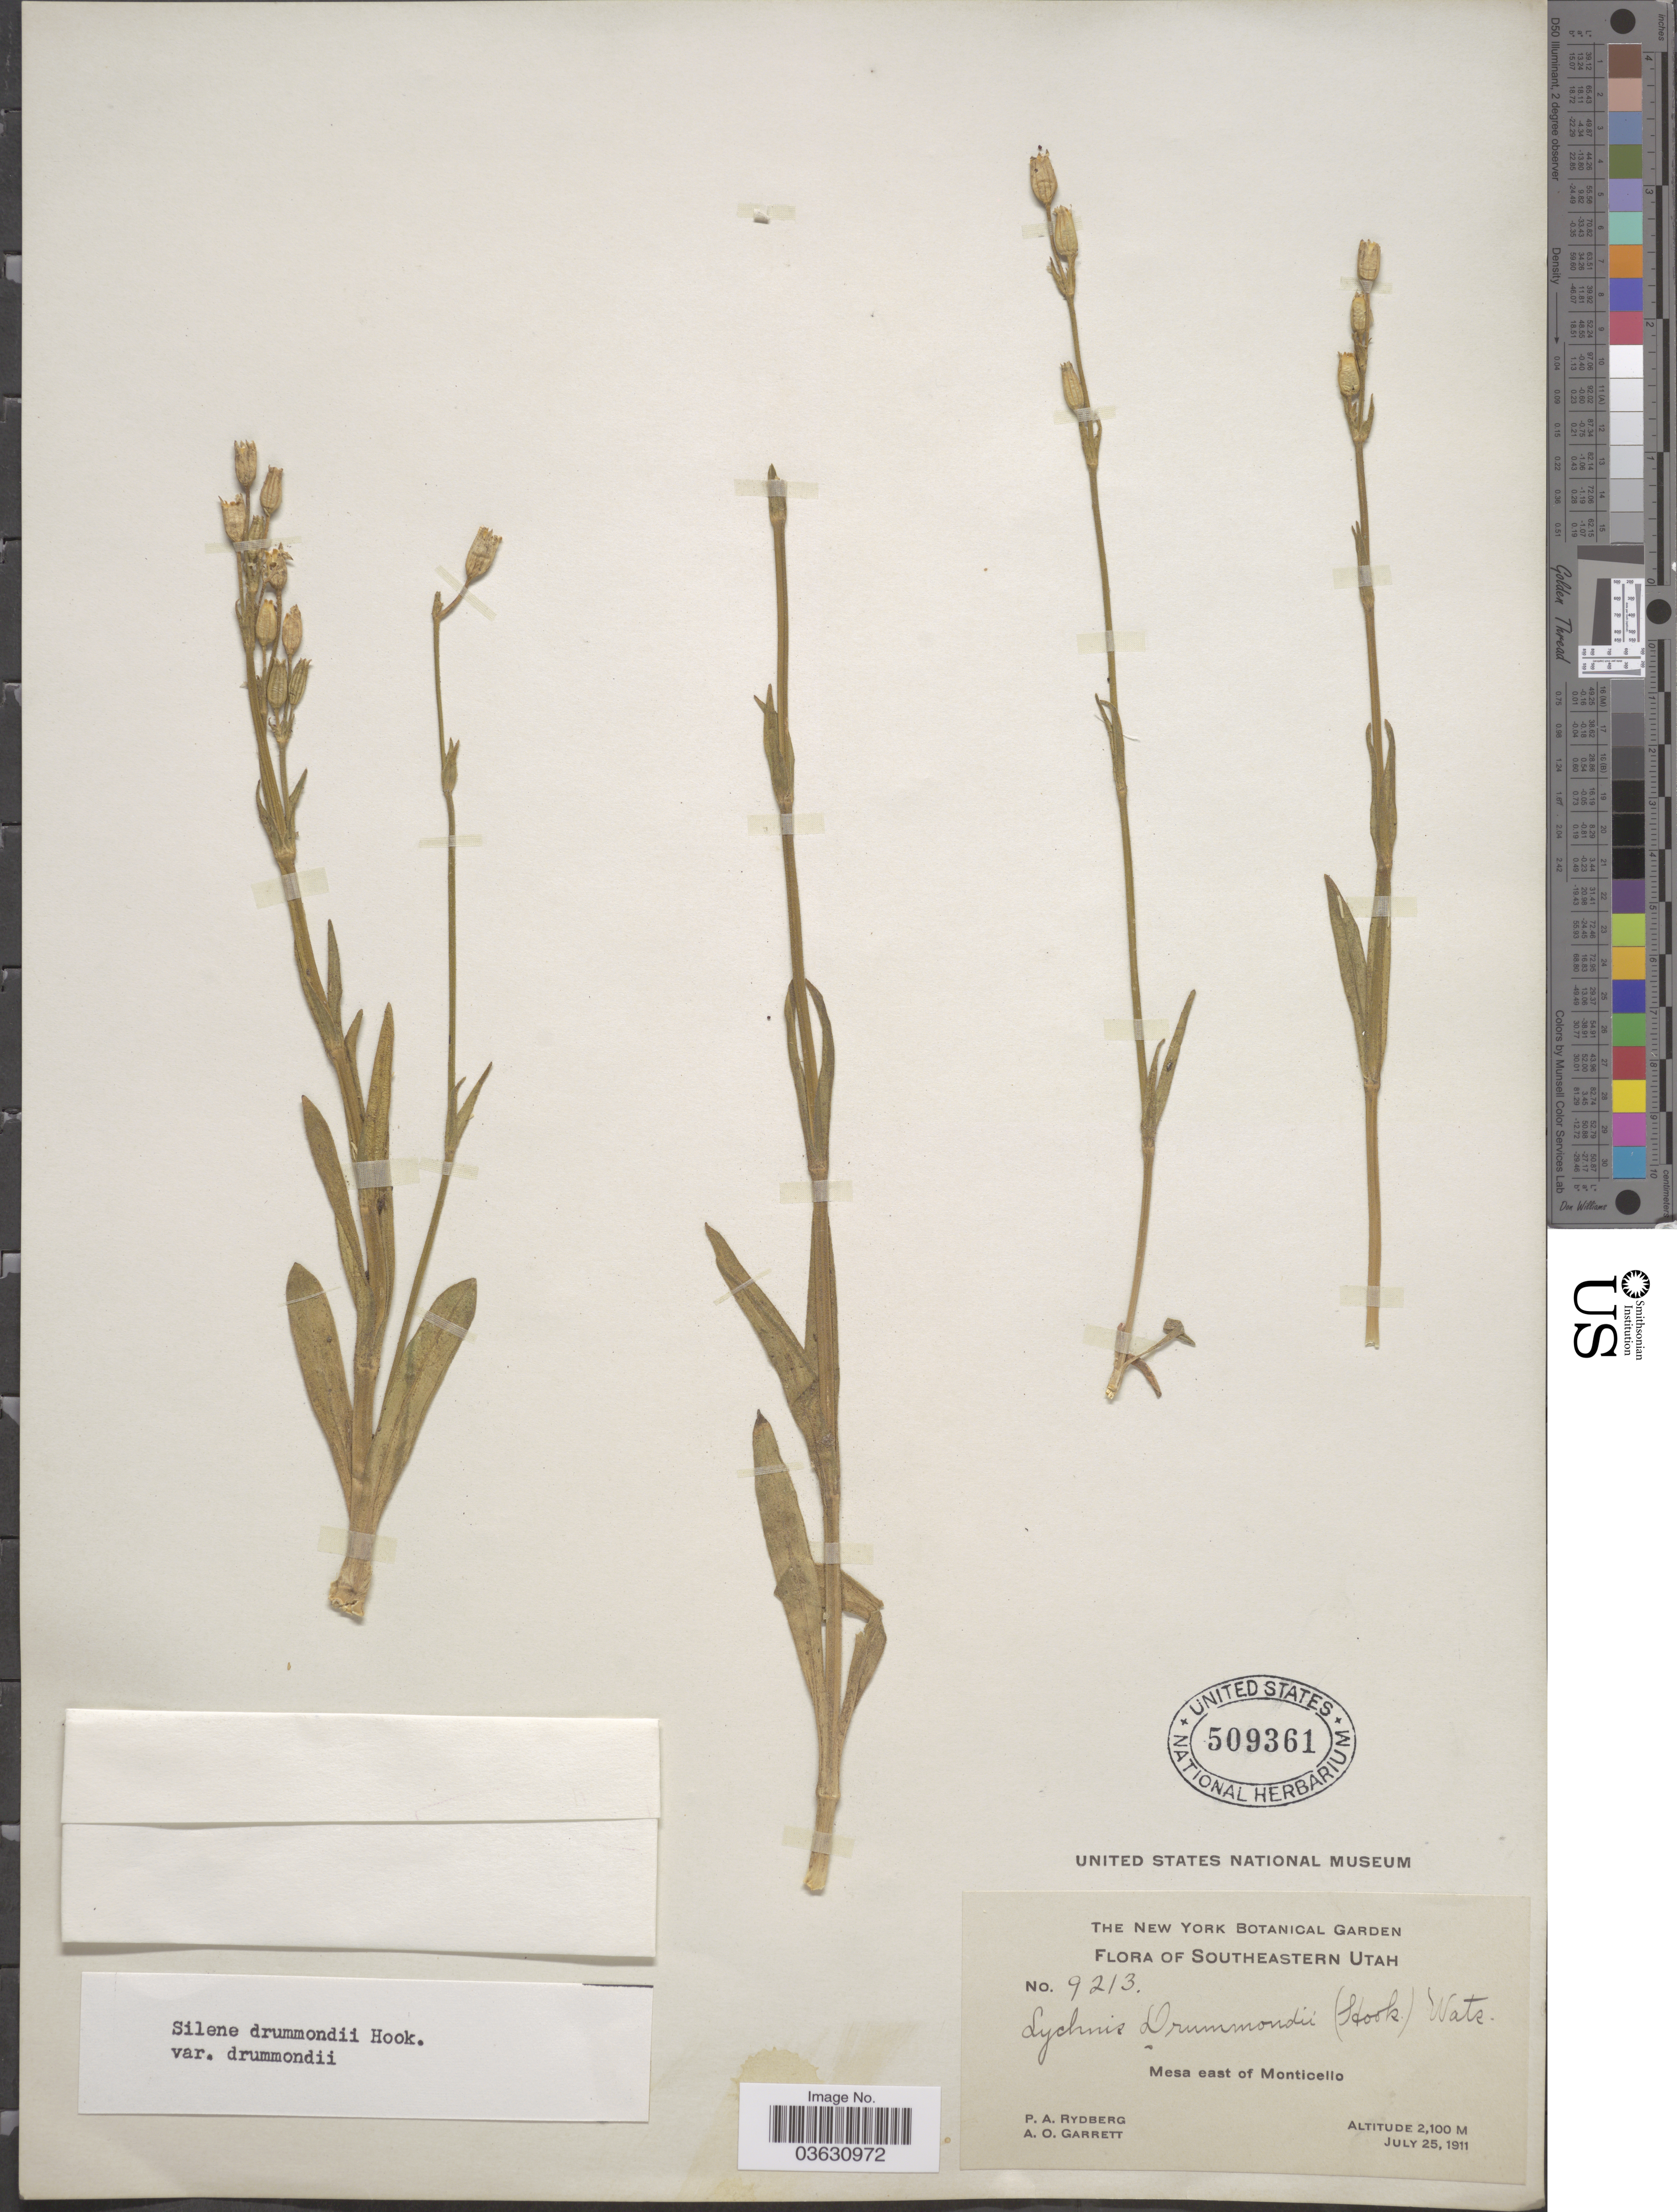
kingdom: Plantae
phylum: Tracheophyta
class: Magnoliopsida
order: Caryophyllales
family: Caryophyllaceae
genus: Silene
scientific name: Silene drummondii var. drummondii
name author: Hook.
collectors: P. A. Rydberg & A. O. Garrett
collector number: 9213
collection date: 1911-07-25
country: United States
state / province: Utah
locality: Southeastern Utah. Mesa east of Monticello.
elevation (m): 2100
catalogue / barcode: US 509361